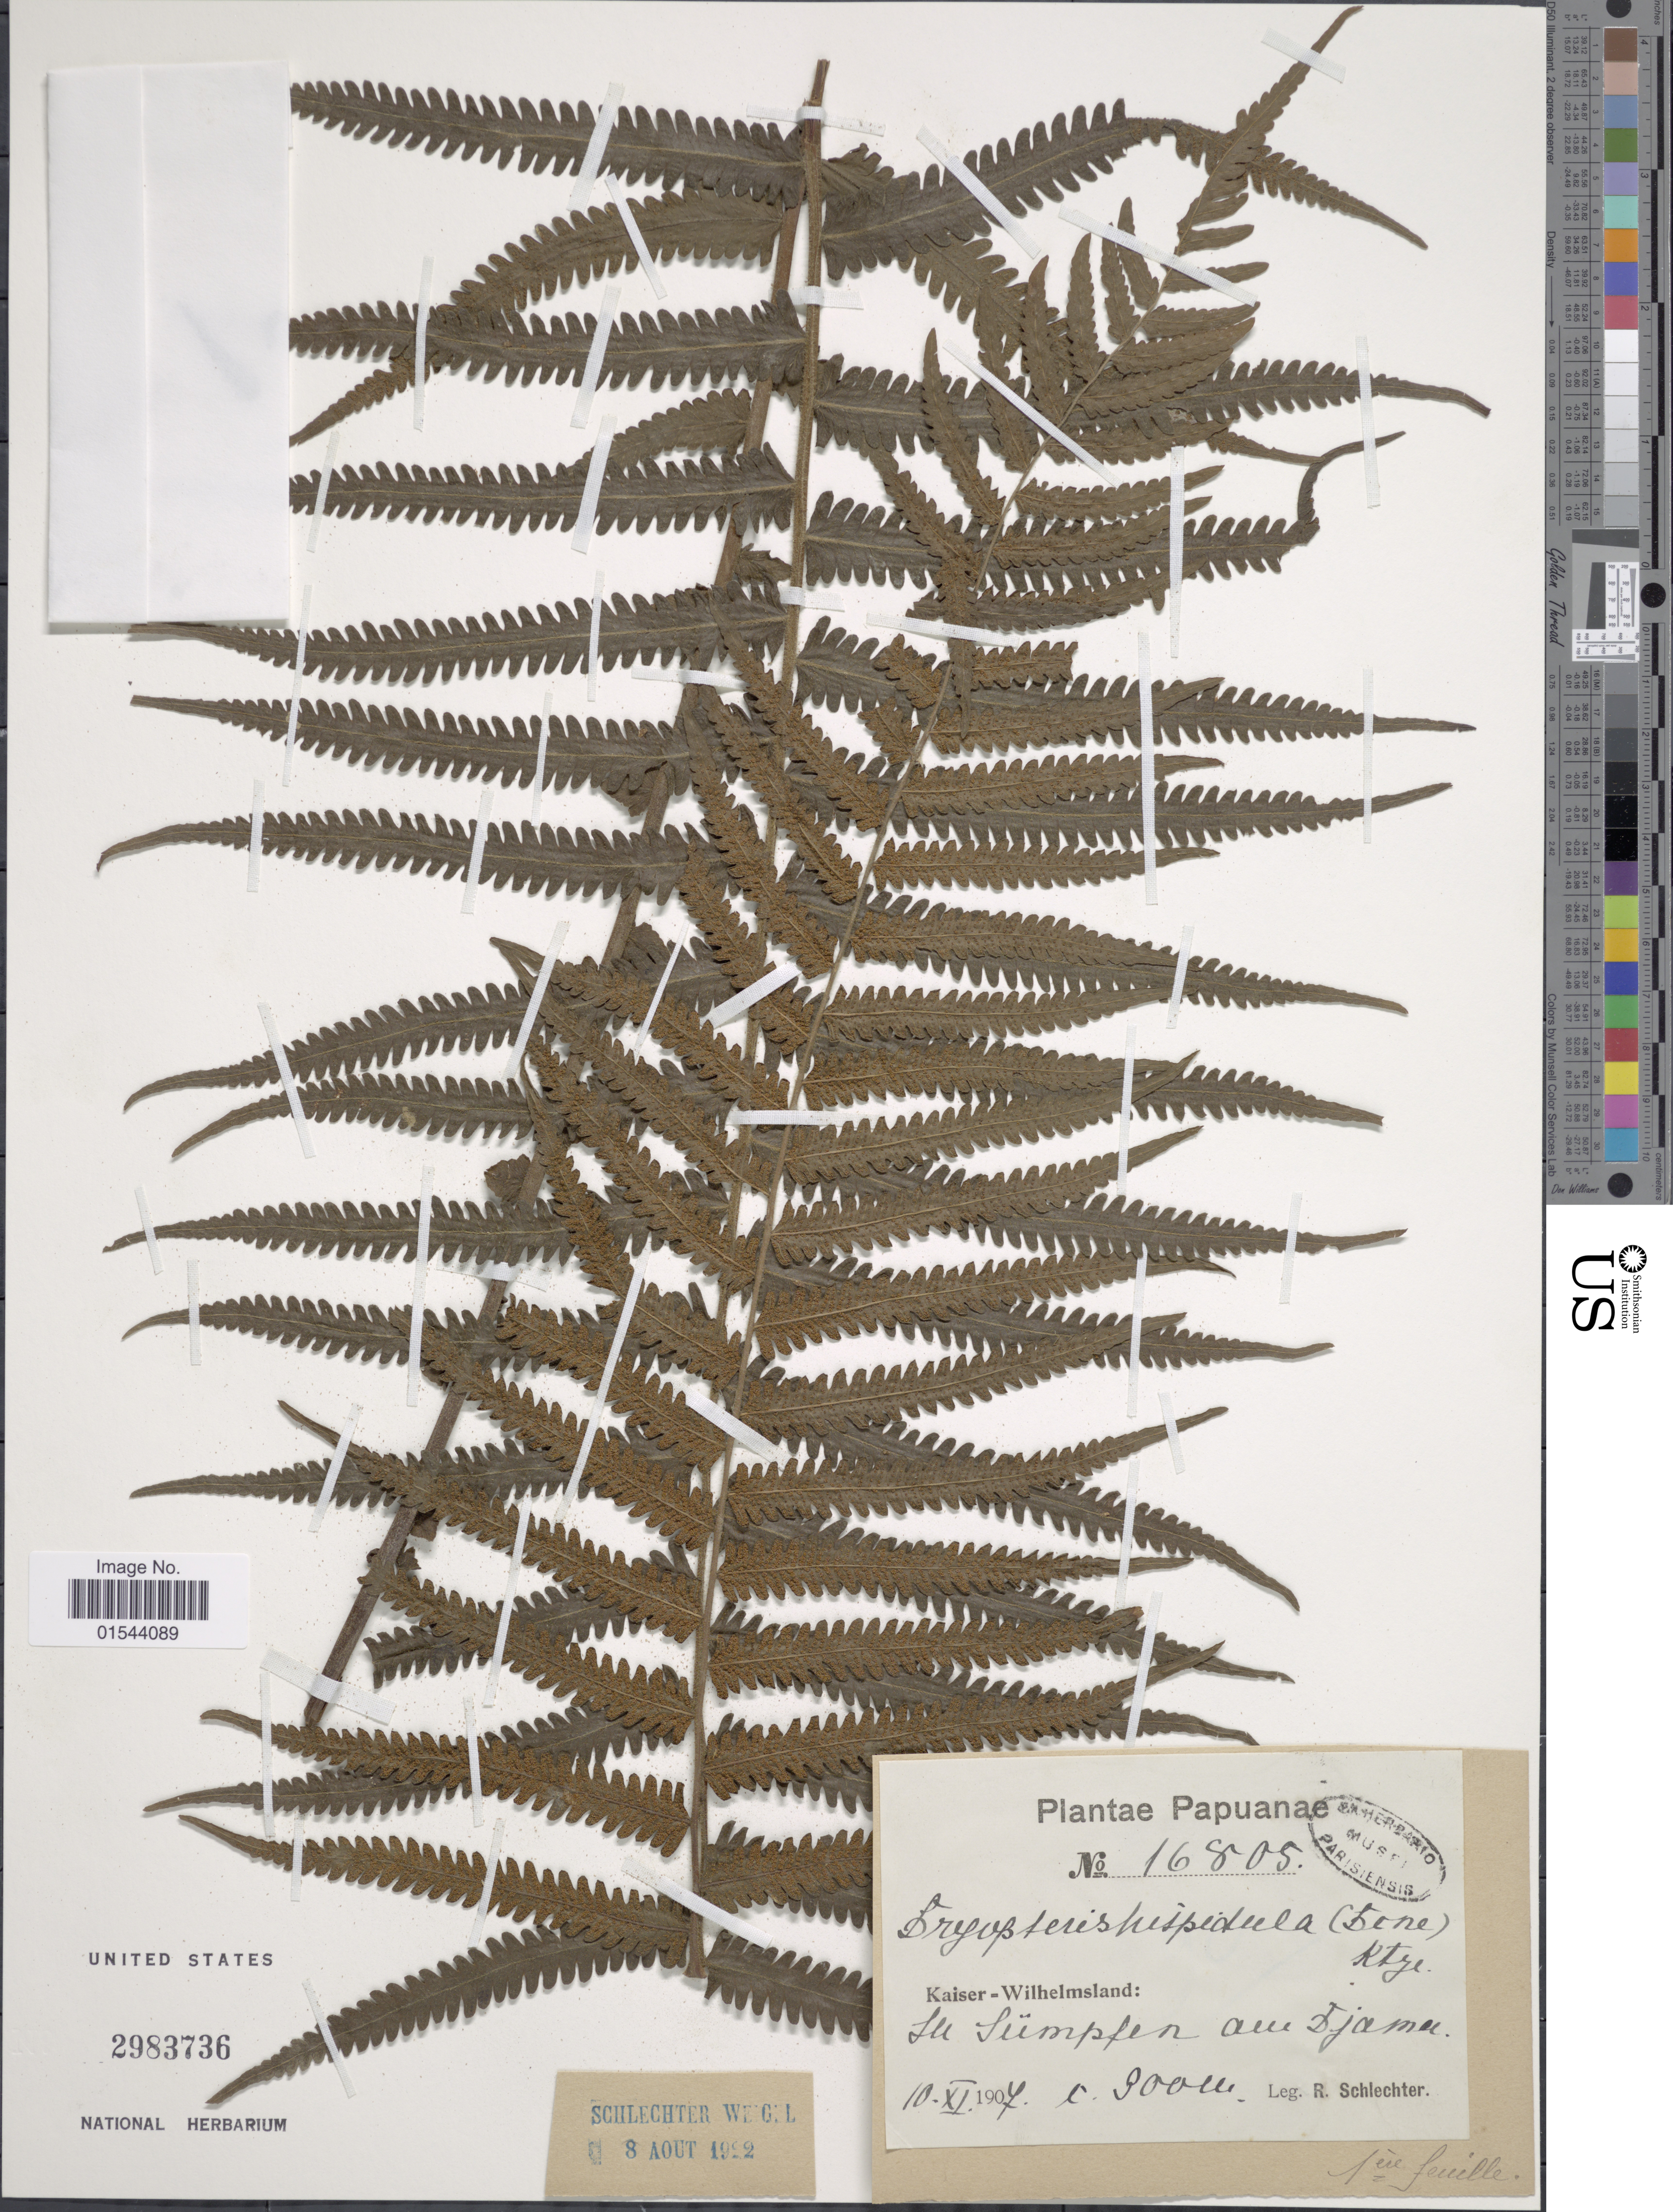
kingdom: Plantae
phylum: Tracheophyta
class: Polypodiopsida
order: Polypodiales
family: Thelypteridaceae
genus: Christella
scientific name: Christella hispidula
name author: (Decne.) Holttum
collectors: F. R. R. Schlechter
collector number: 16805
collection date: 1907-11-10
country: Papua New Guinea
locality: Kaiser-Wilhelmsland: In Sümpfen am Djamu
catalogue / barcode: US 2983736